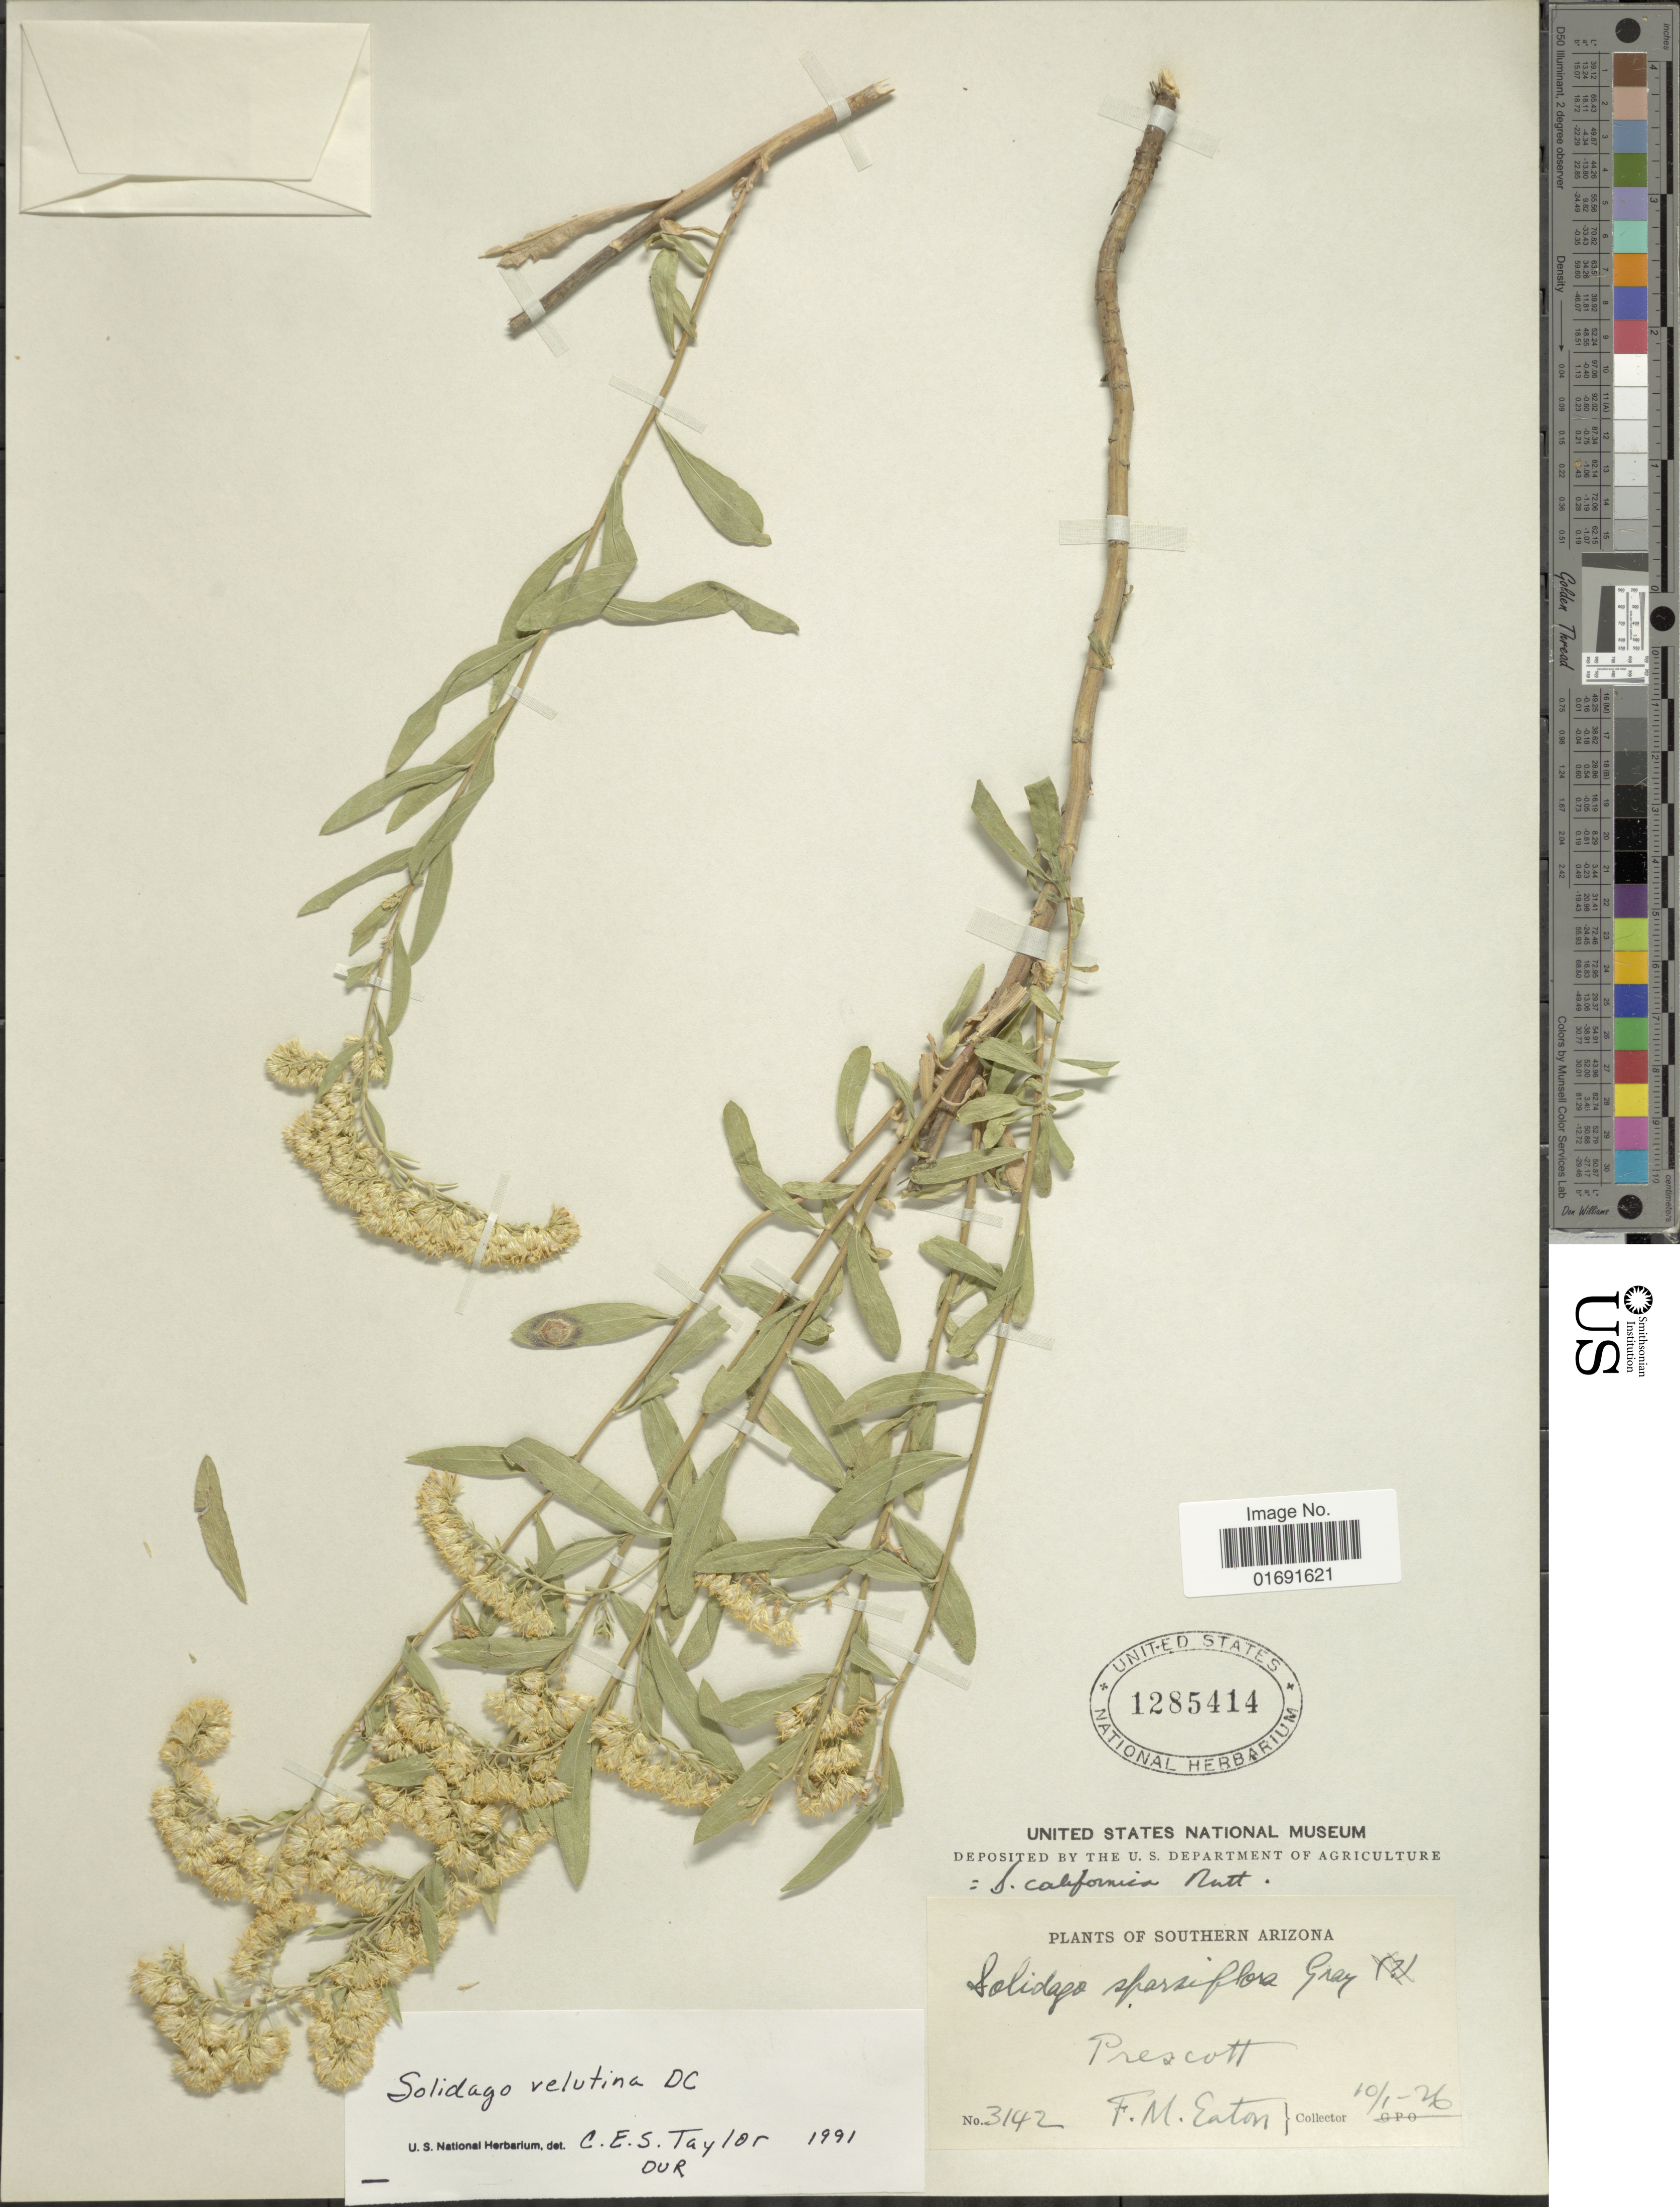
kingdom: Plantae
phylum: Tracheophyta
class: Magnoliopsida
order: Asterales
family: Asteraceae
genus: Solidago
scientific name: Solidago velutina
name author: DC.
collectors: F. Eaton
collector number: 3142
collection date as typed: Transcribed d/m/y: 1/10/26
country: United States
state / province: Arizona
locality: Southern Arizona, Prescott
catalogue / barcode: US 1285414